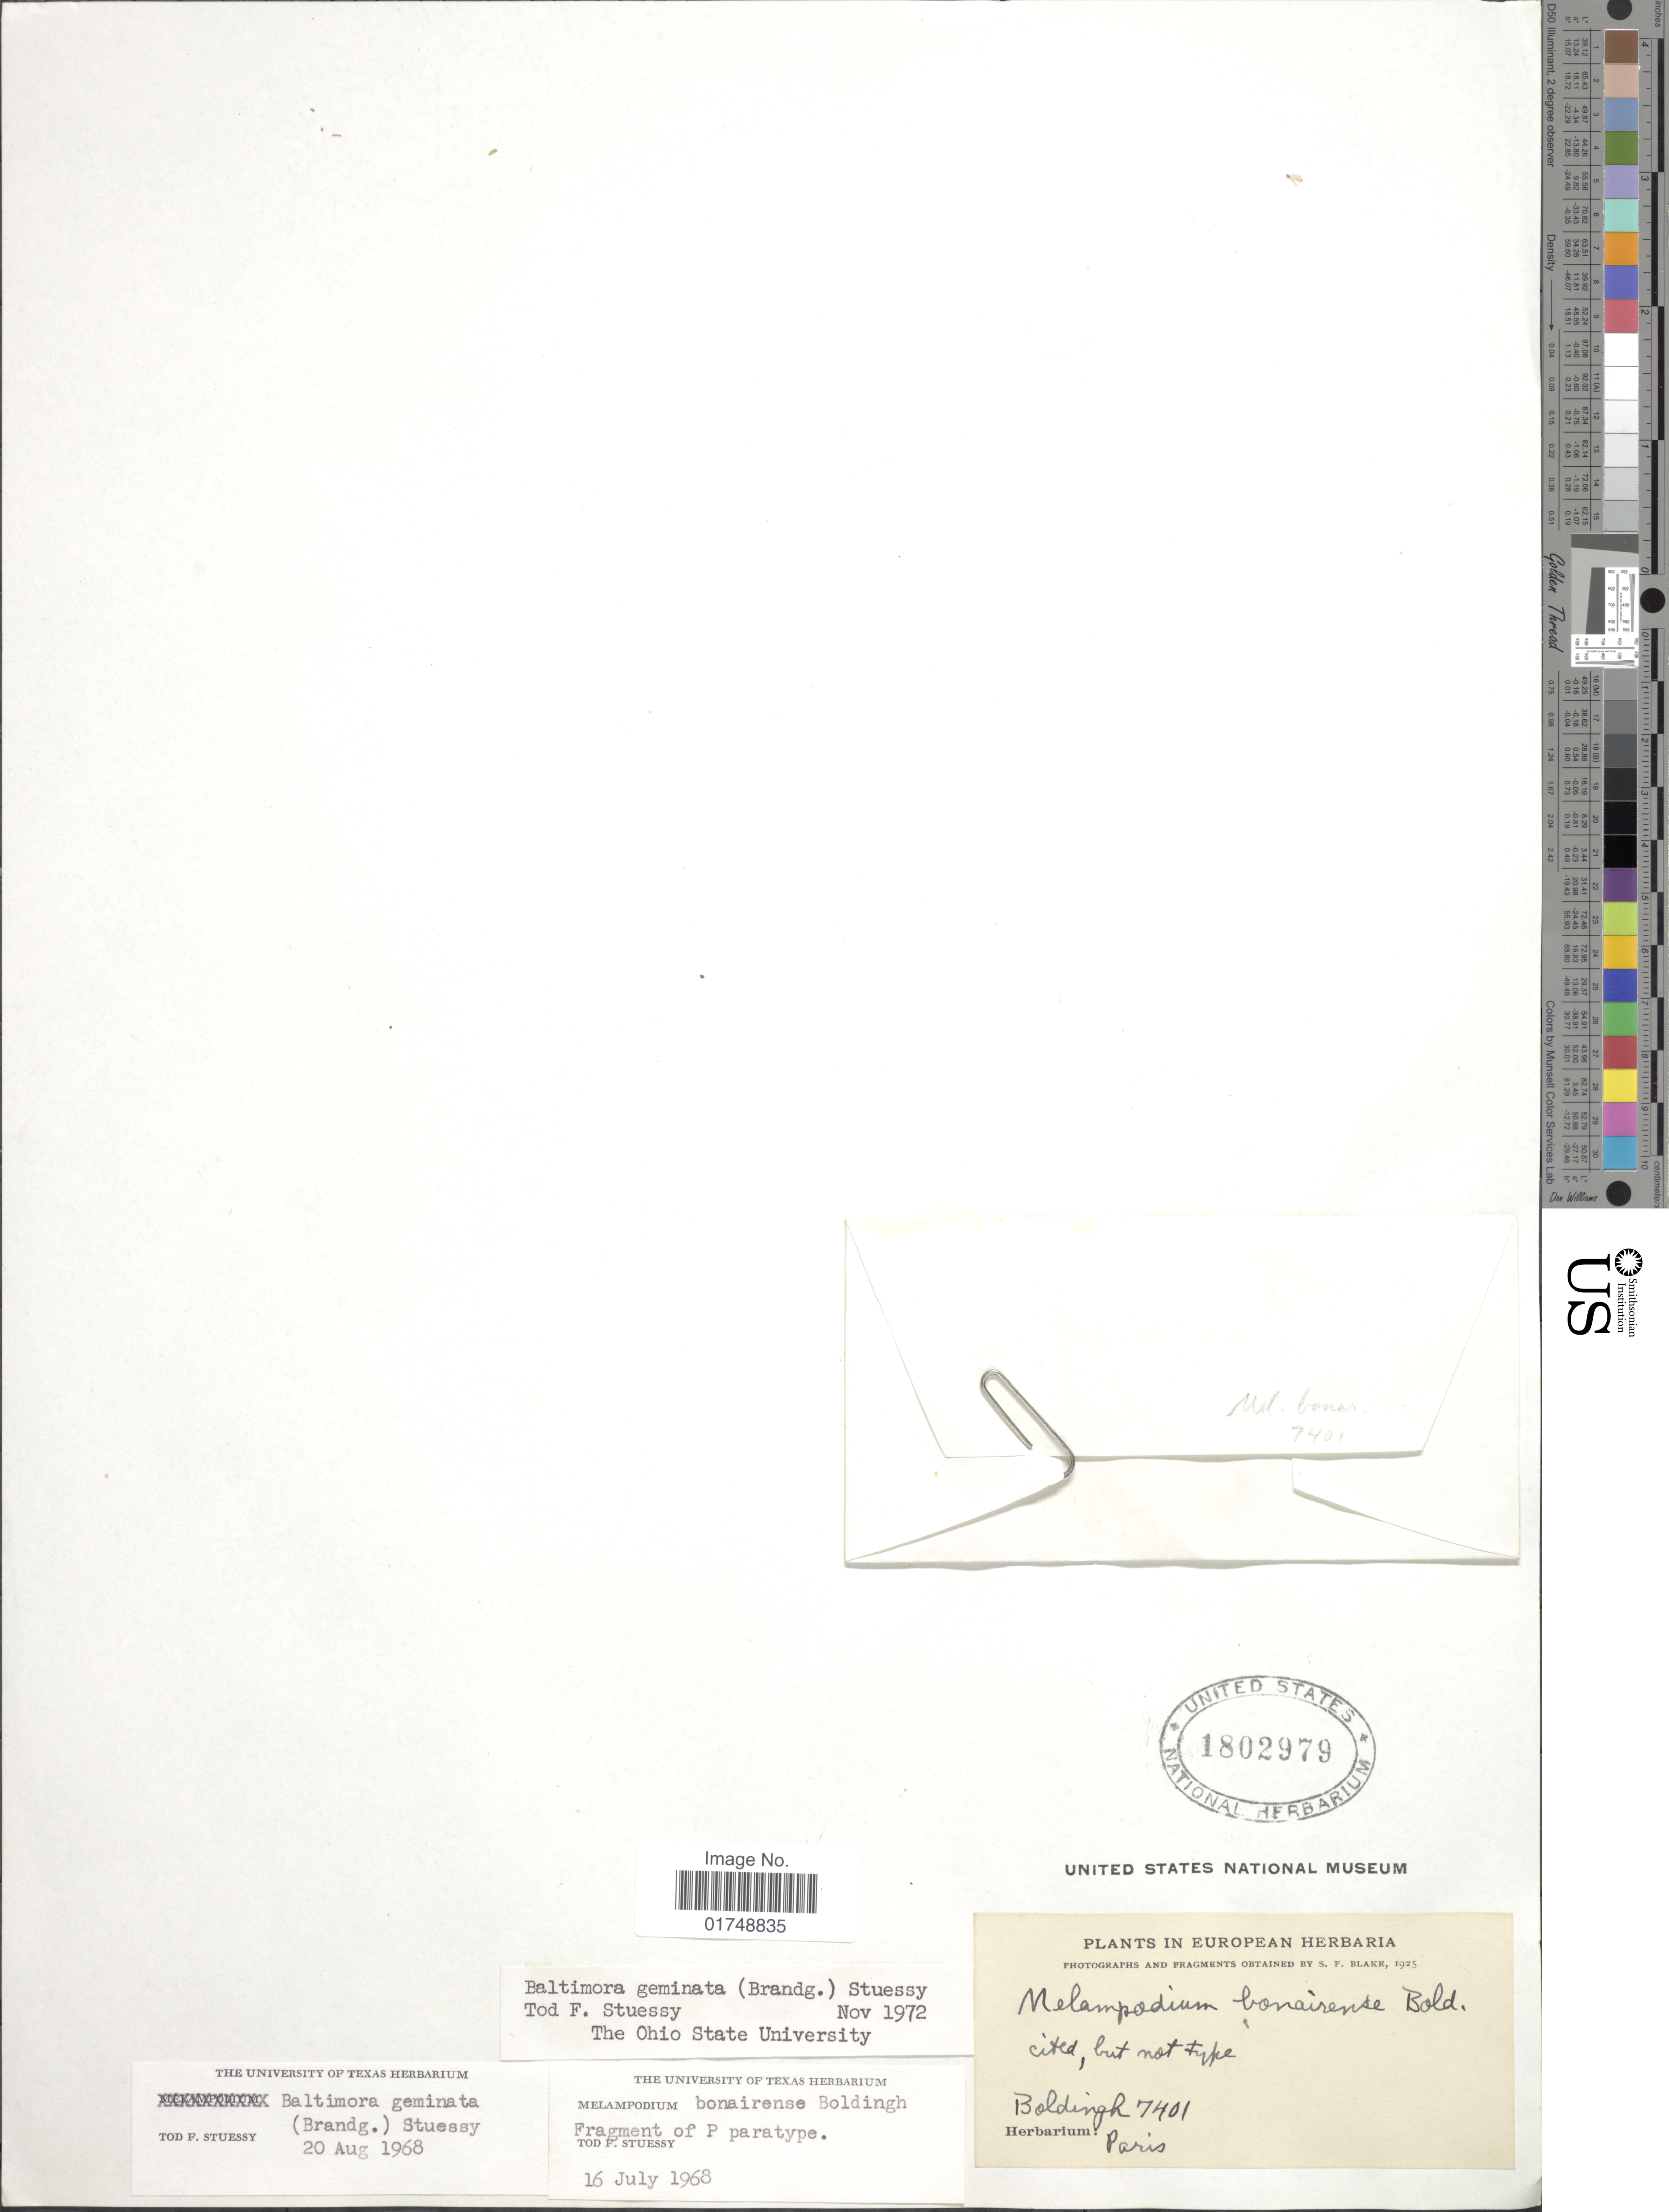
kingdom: Plantae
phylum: Tracheophyta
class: Magnoliopsida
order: Asterales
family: Asteraceae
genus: Baltimora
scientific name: Baltimora geminata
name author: (Brandegee) Stuessy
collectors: Boldingh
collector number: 7401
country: France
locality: European Herbaria: Paris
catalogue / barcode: US 1802979